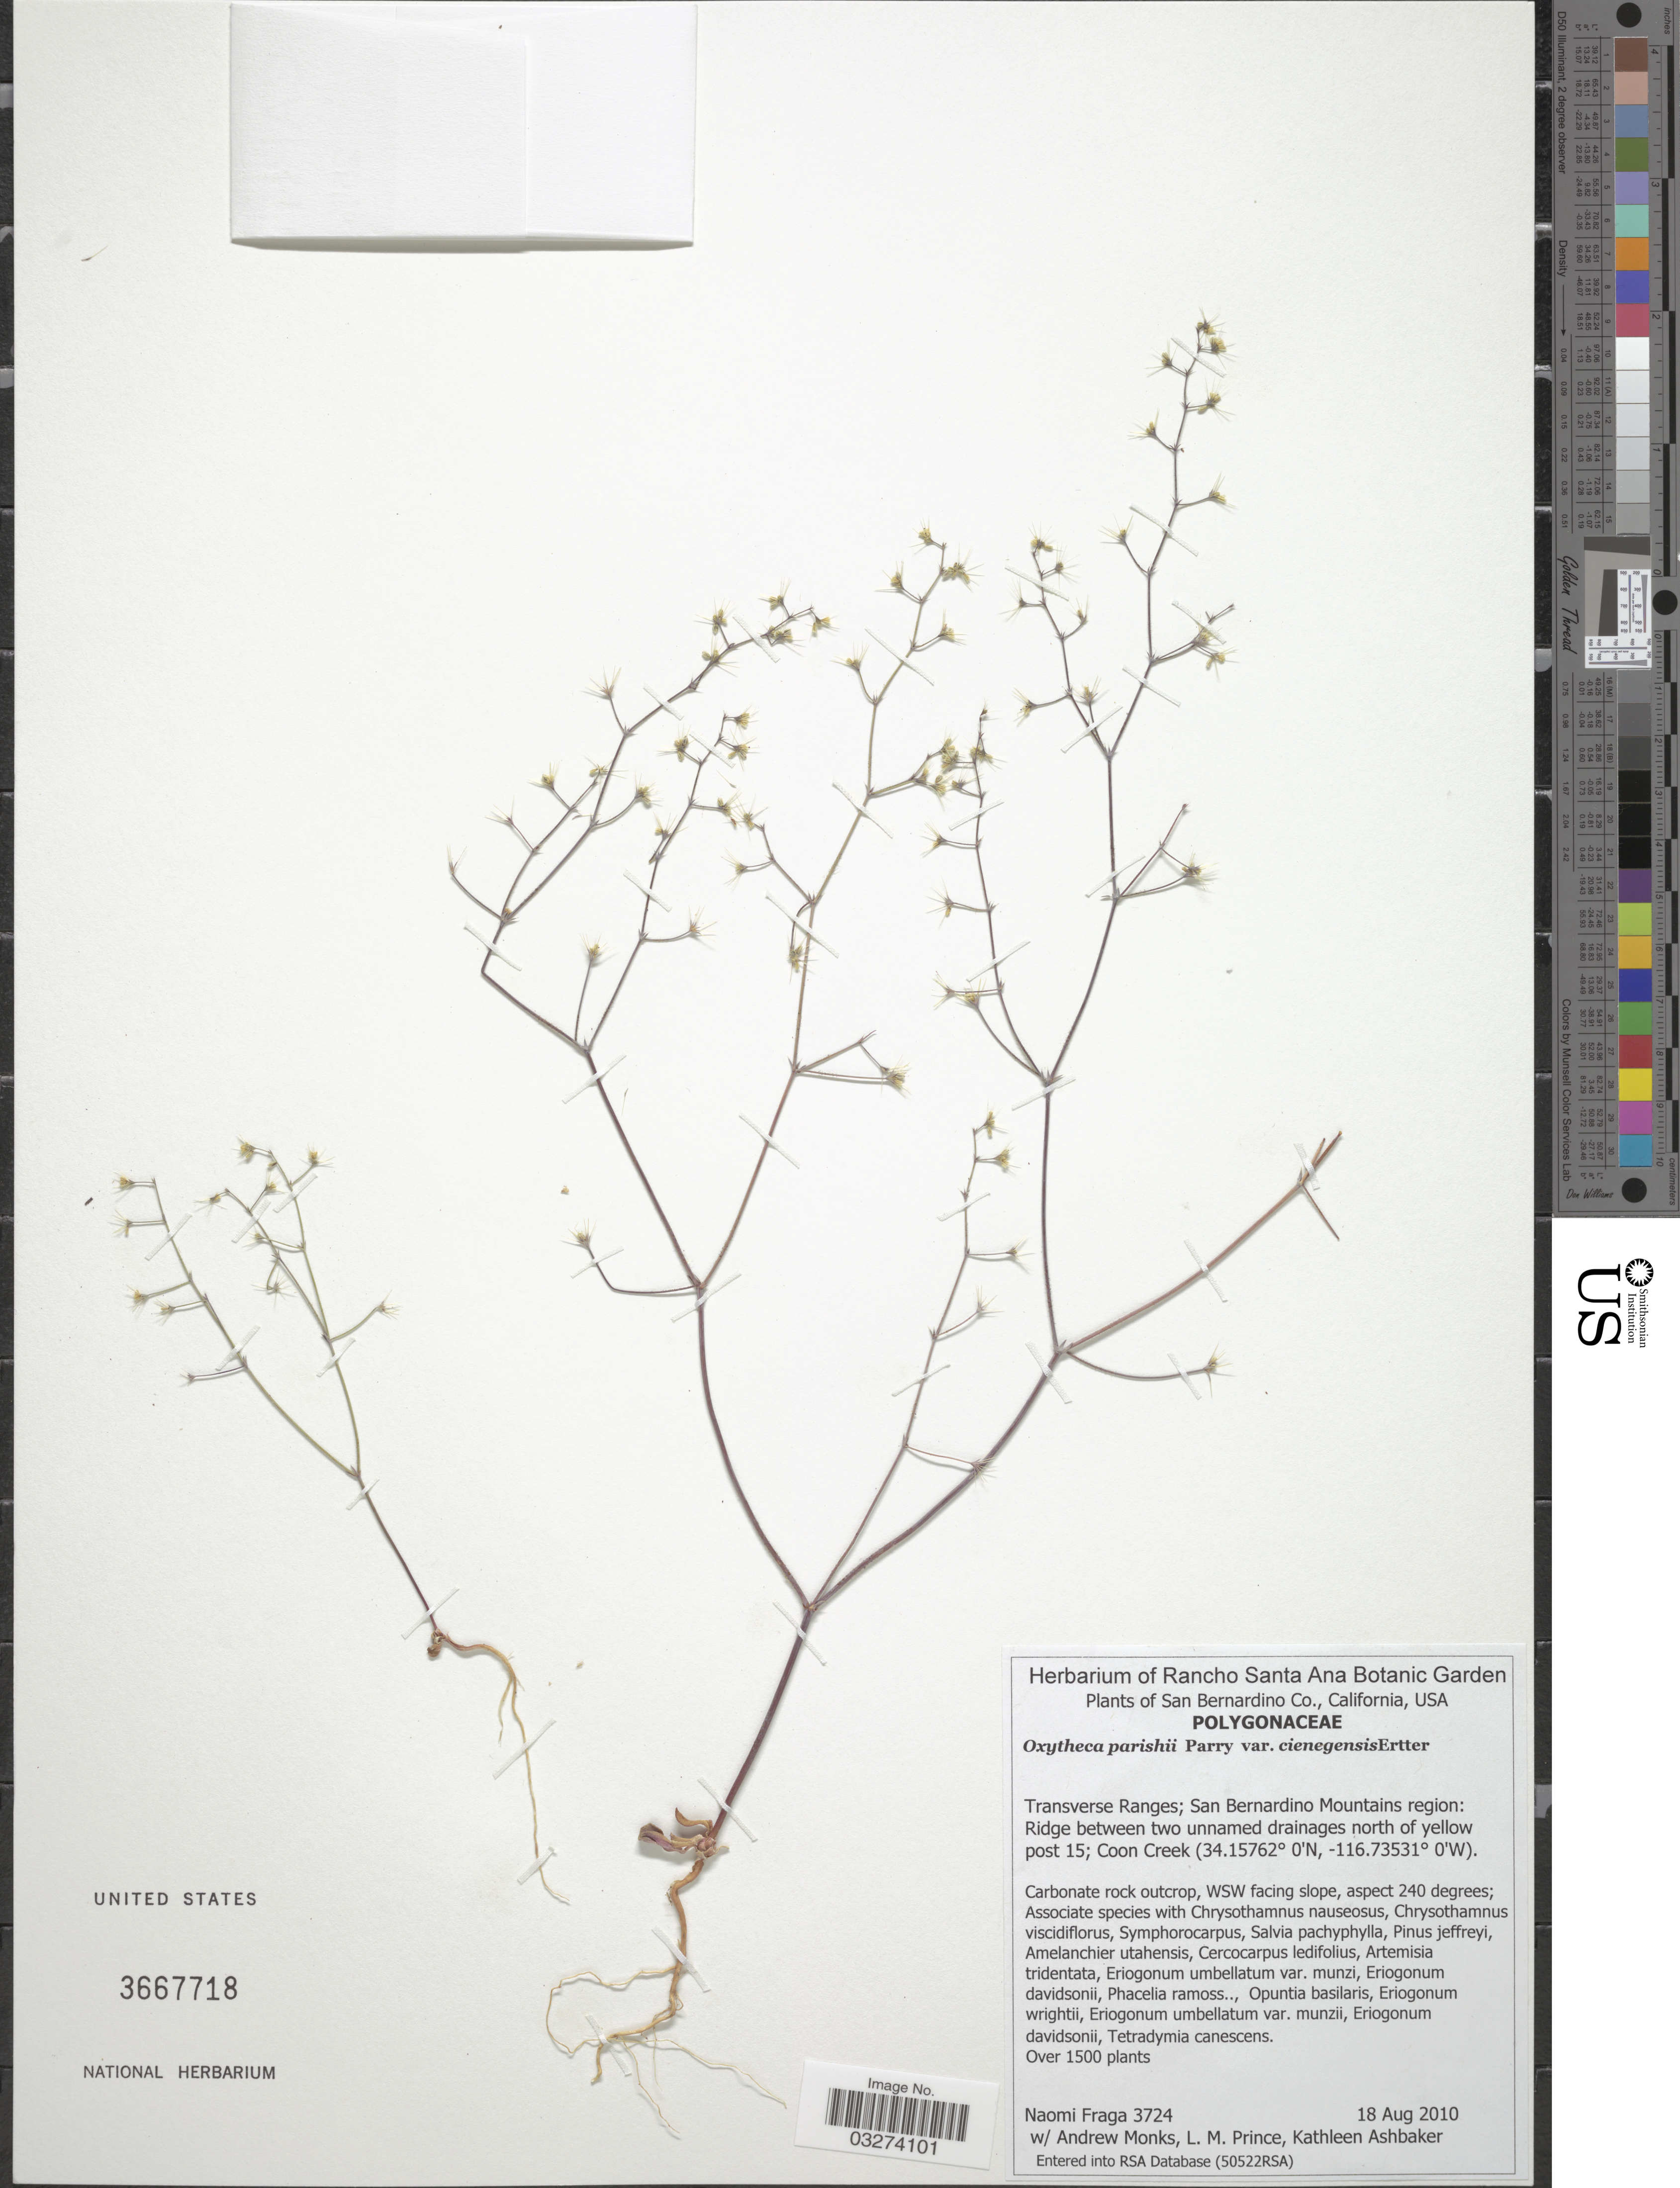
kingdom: Plantae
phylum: Tracheophyta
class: Magnoliopsida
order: Caryophyllales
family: Polygonaceae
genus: Acanthoscyphus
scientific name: Acanthoscyphus parishii var. cienegensis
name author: (Ertter) Reveal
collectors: N. Fraga, A. Monks, L. M. Prince & K. Ashbaker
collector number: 3724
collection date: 2010-08-18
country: United States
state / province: California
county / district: San Bernardino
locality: San Bernardino Co. Transverse Ranges; San Bernardino Mountains region: Ridge between two unnamed drainages north of yellow post 15; Coon Creek.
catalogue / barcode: US 3667718